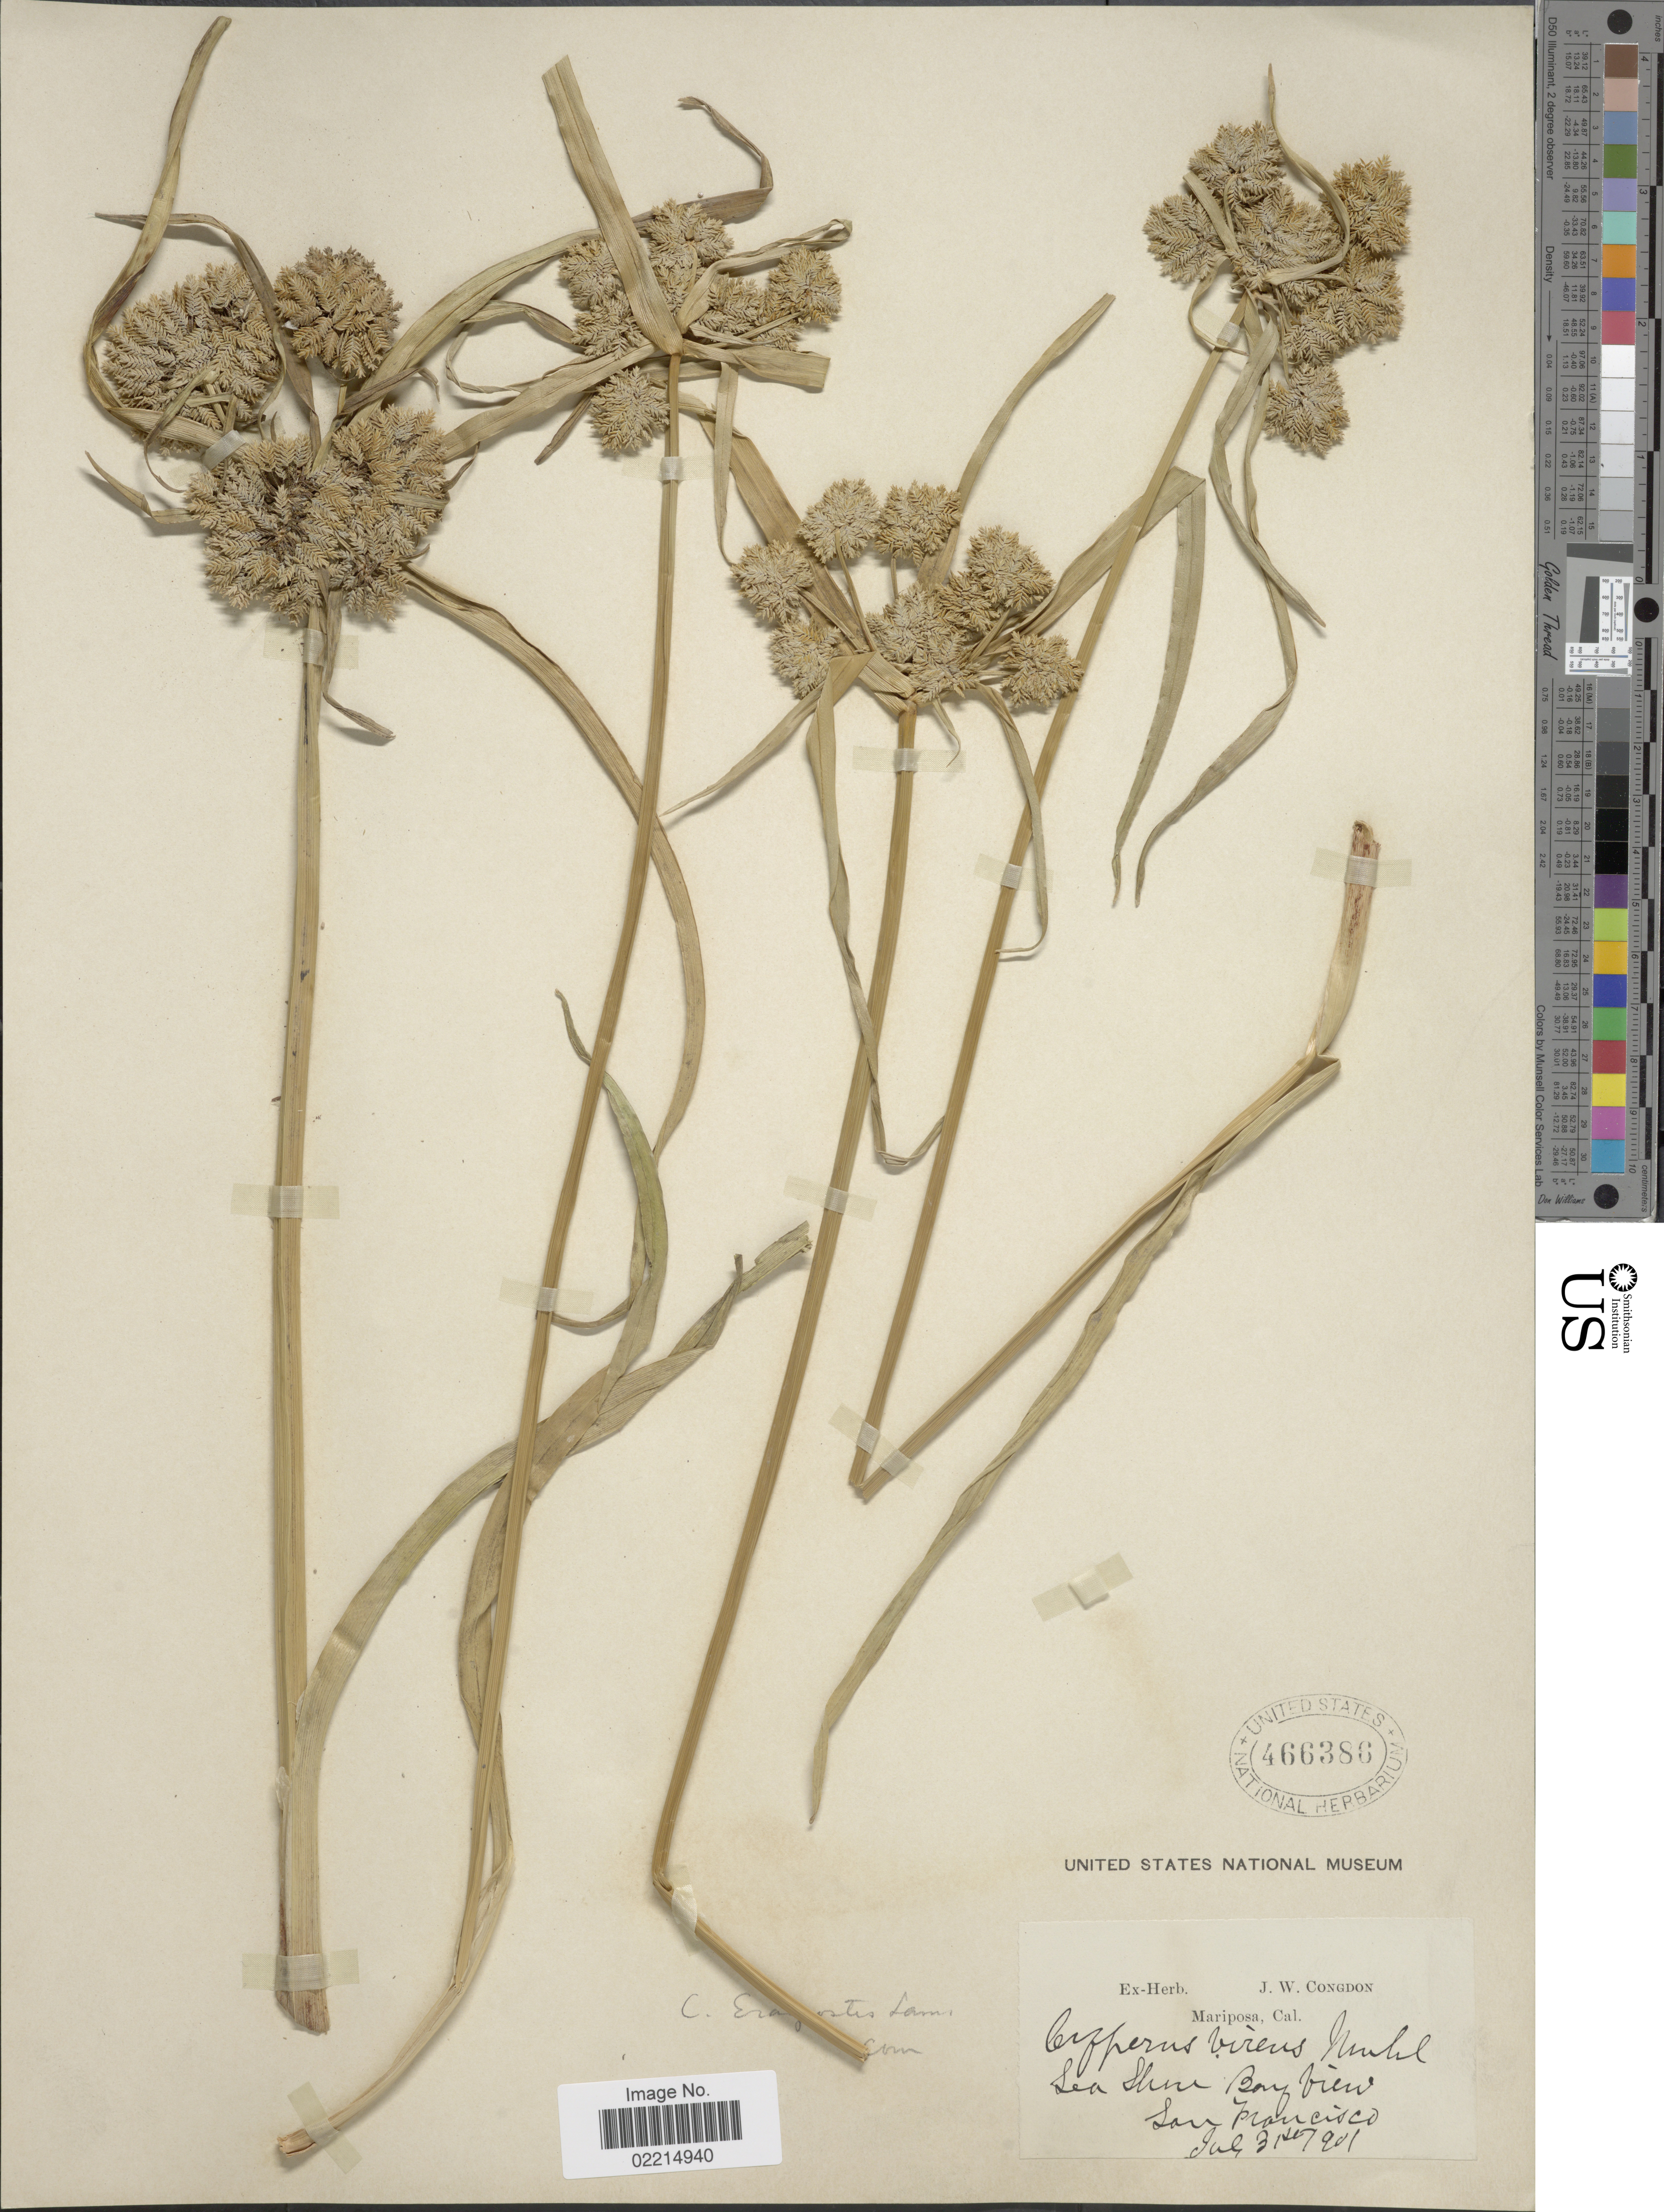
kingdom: Plantae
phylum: Tracheophyta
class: Liliopsida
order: Poales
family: Cyperaceae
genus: Cyperus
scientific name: Cyperus eragrostis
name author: Lam.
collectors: ex herb. J. W. Congdon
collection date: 1901-07-31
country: United States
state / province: California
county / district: San Francisco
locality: Sea Shore, Bay View, San Francisco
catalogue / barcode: US 466386